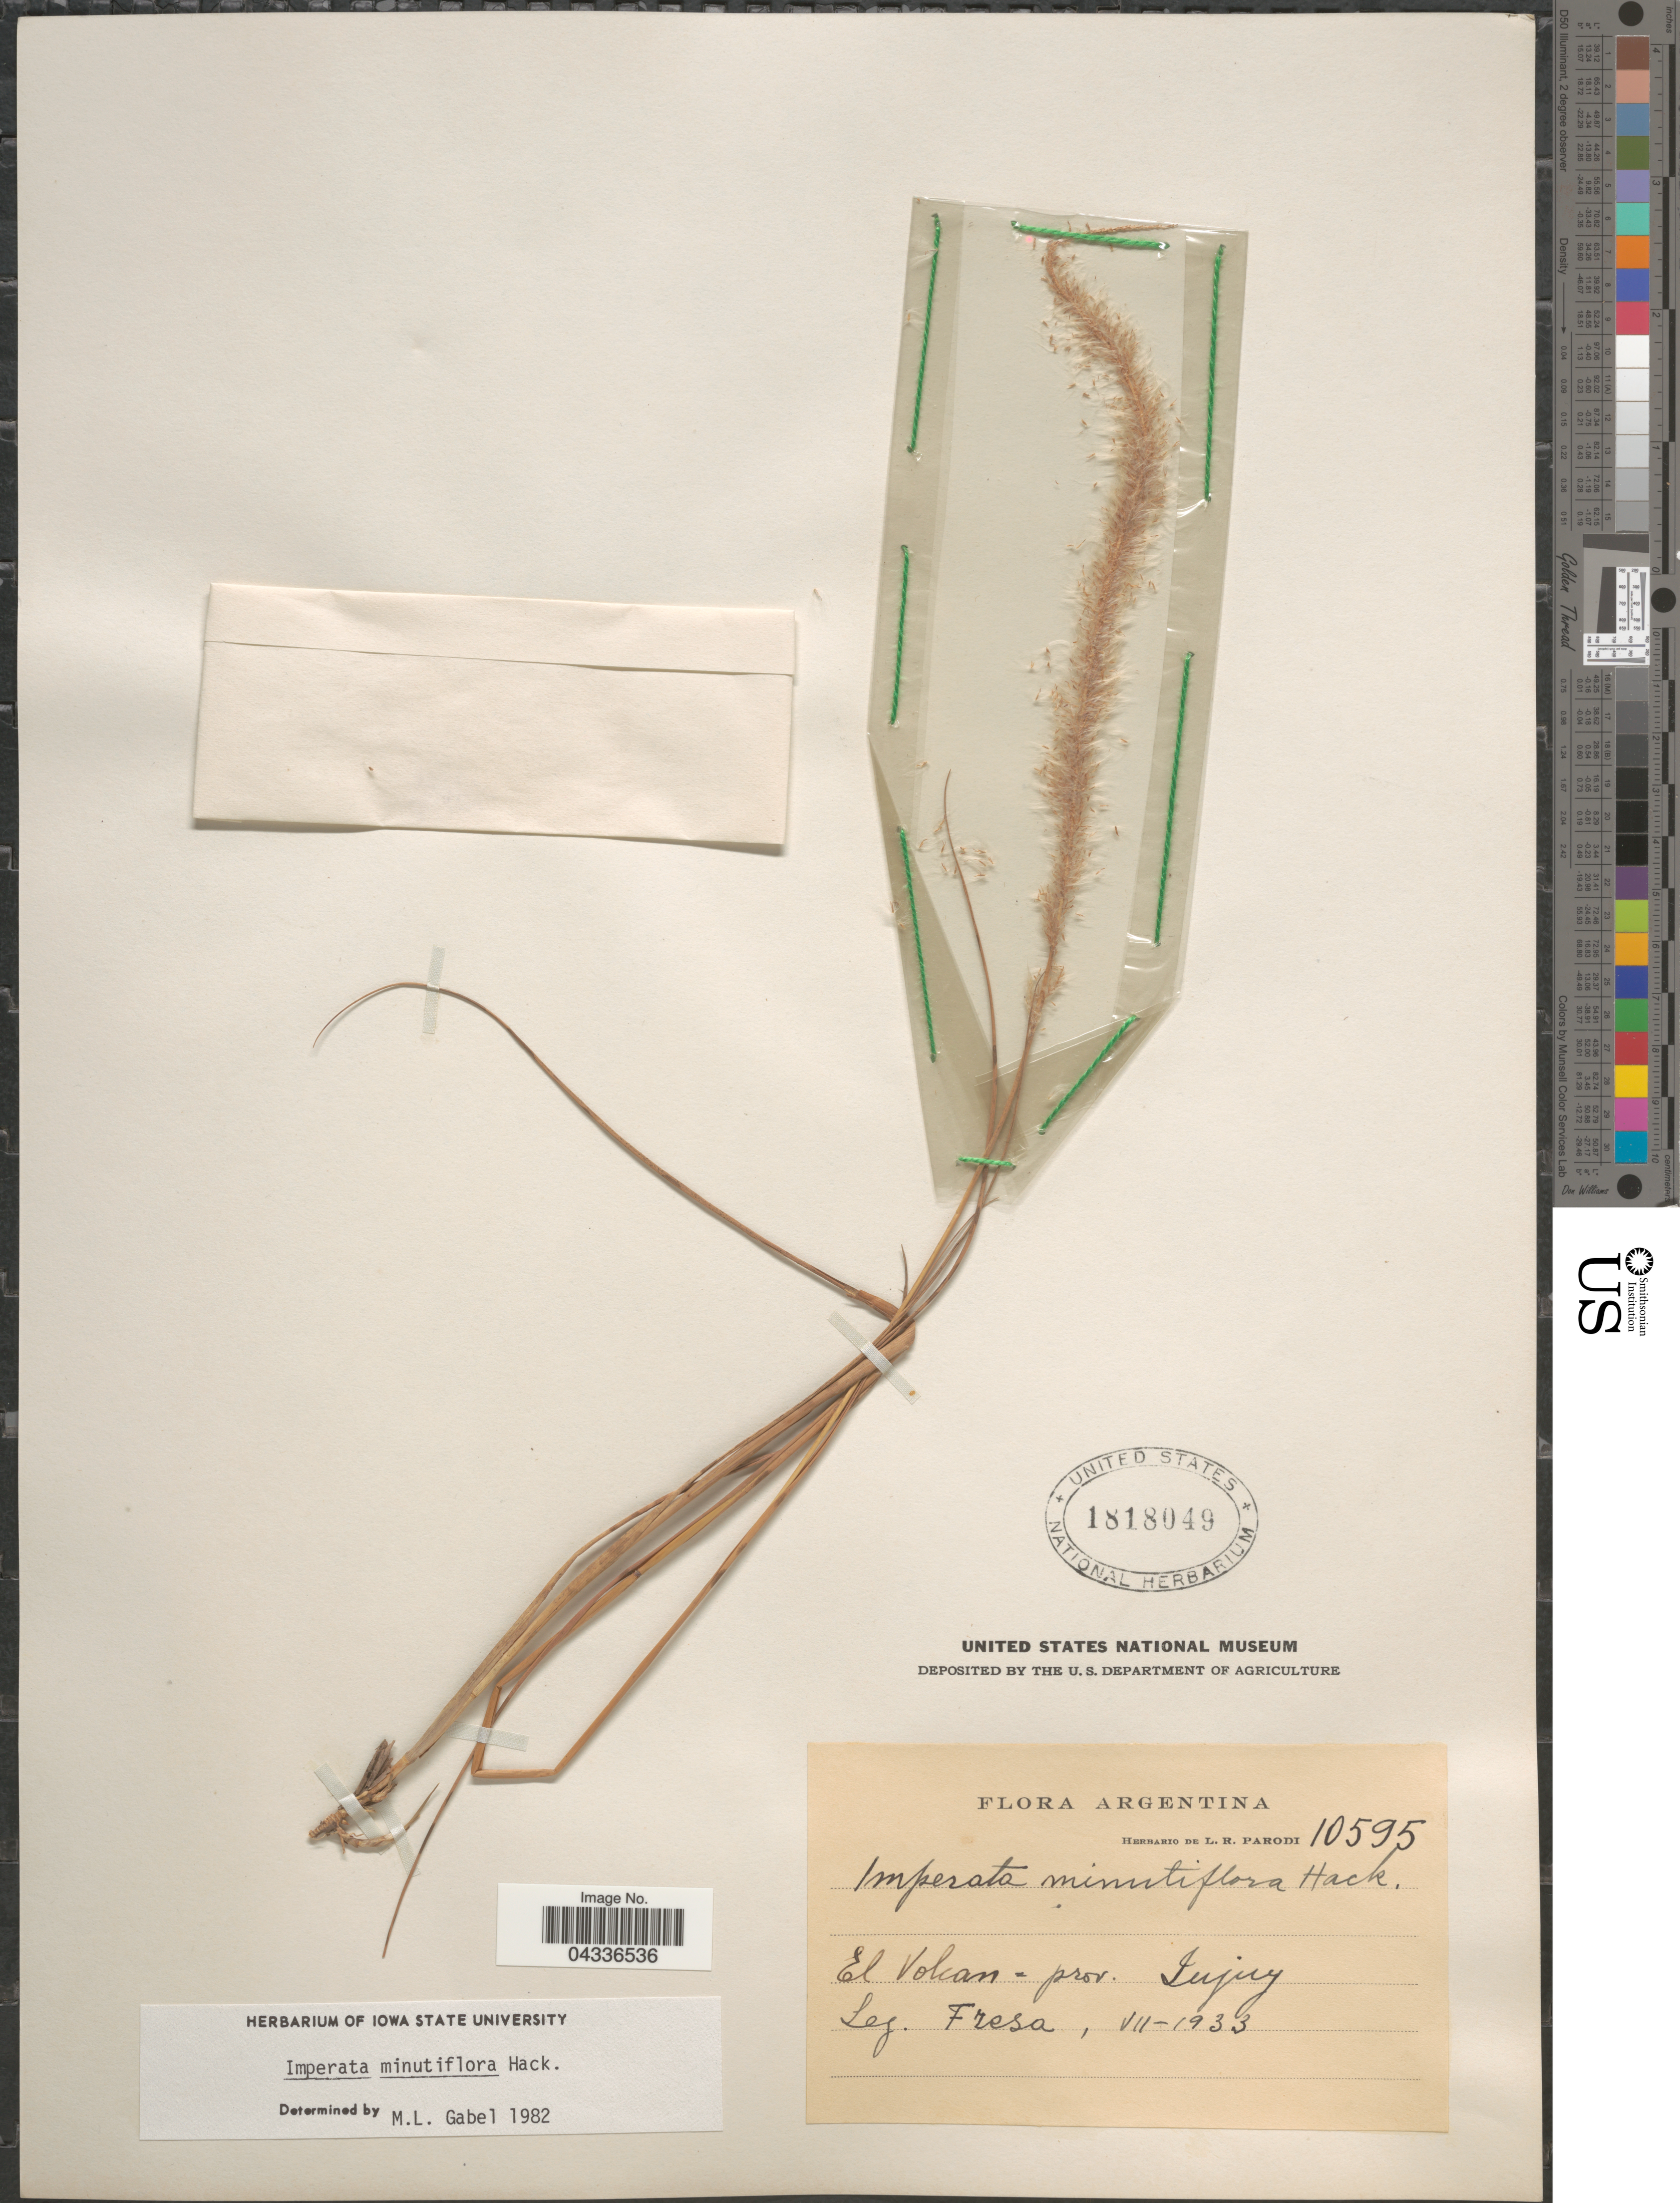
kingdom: Plantae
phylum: Tracheophyta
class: Liliopsida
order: Poales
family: Poaceae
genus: Imperata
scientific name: Imperata minutiflora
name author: Hack.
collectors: Fresa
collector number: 10595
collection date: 1933-07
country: Argentina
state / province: Jujuy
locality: El Volcan.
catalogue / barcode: US 1818049